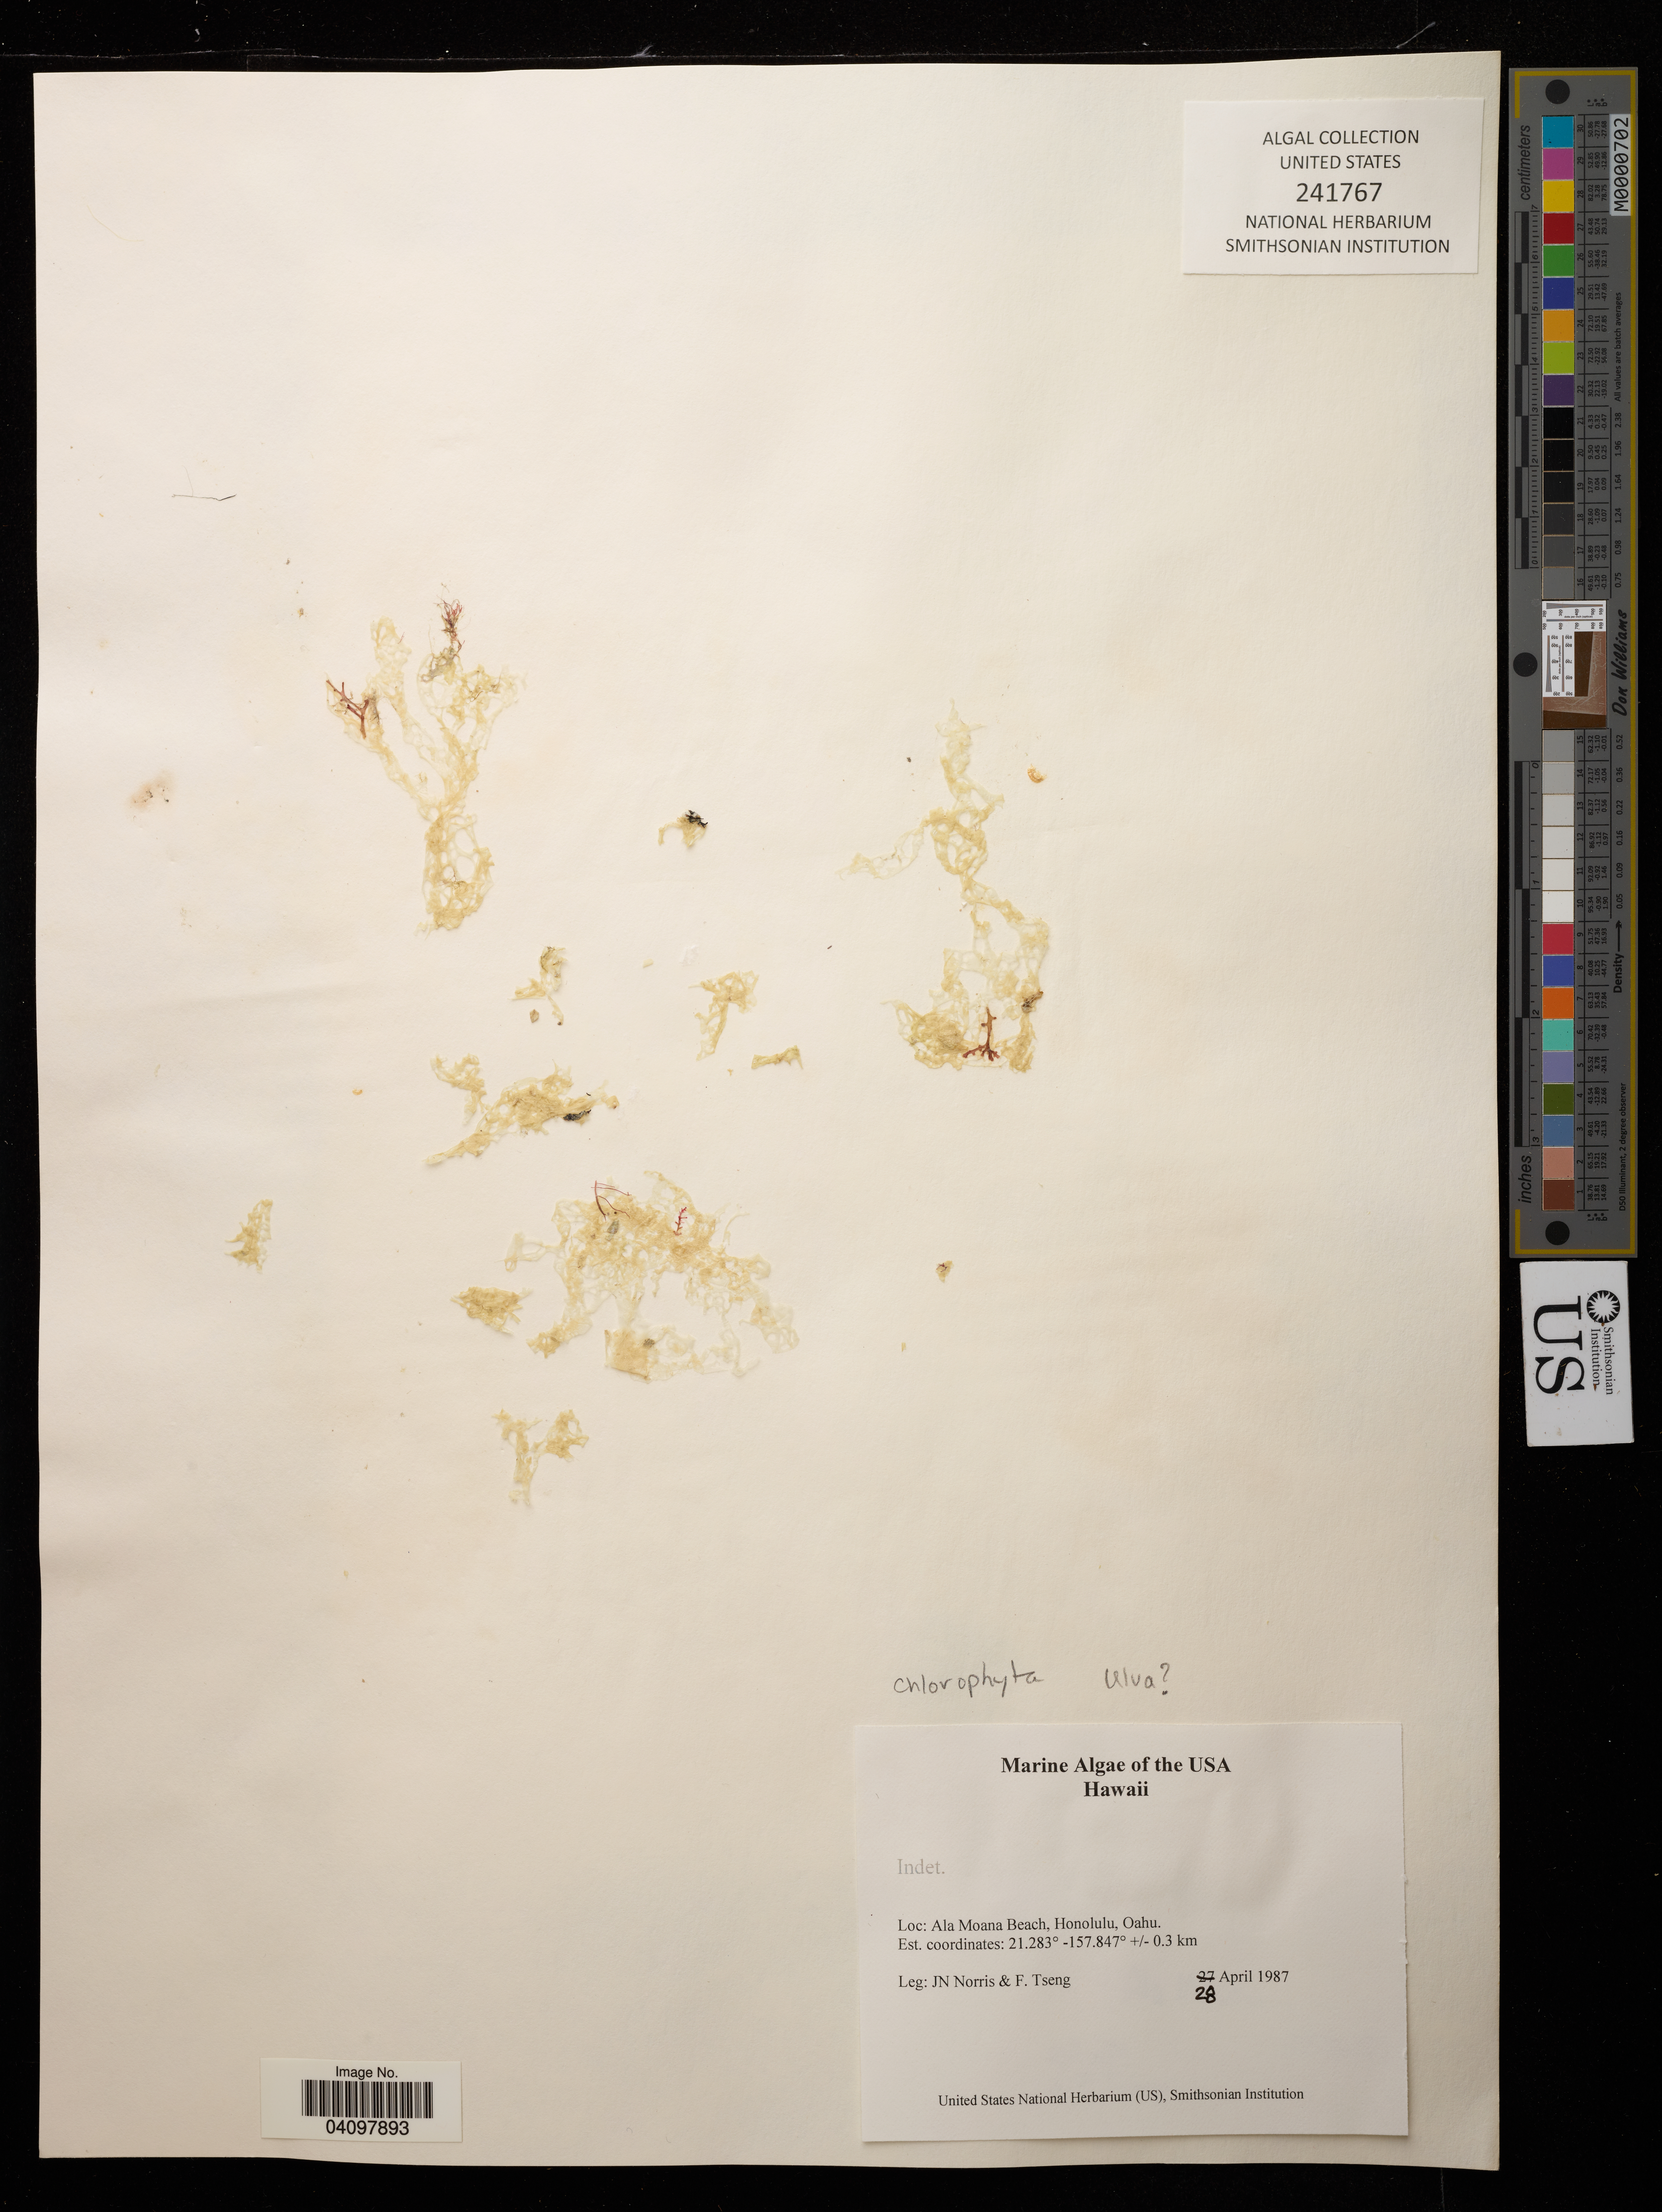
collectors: J. N. Norris & F. Tseng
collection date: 1987-04-28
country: United States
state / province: Hawaii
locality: Ala Moana Beach, Honolulu, Oahu.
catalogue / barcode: US 241767